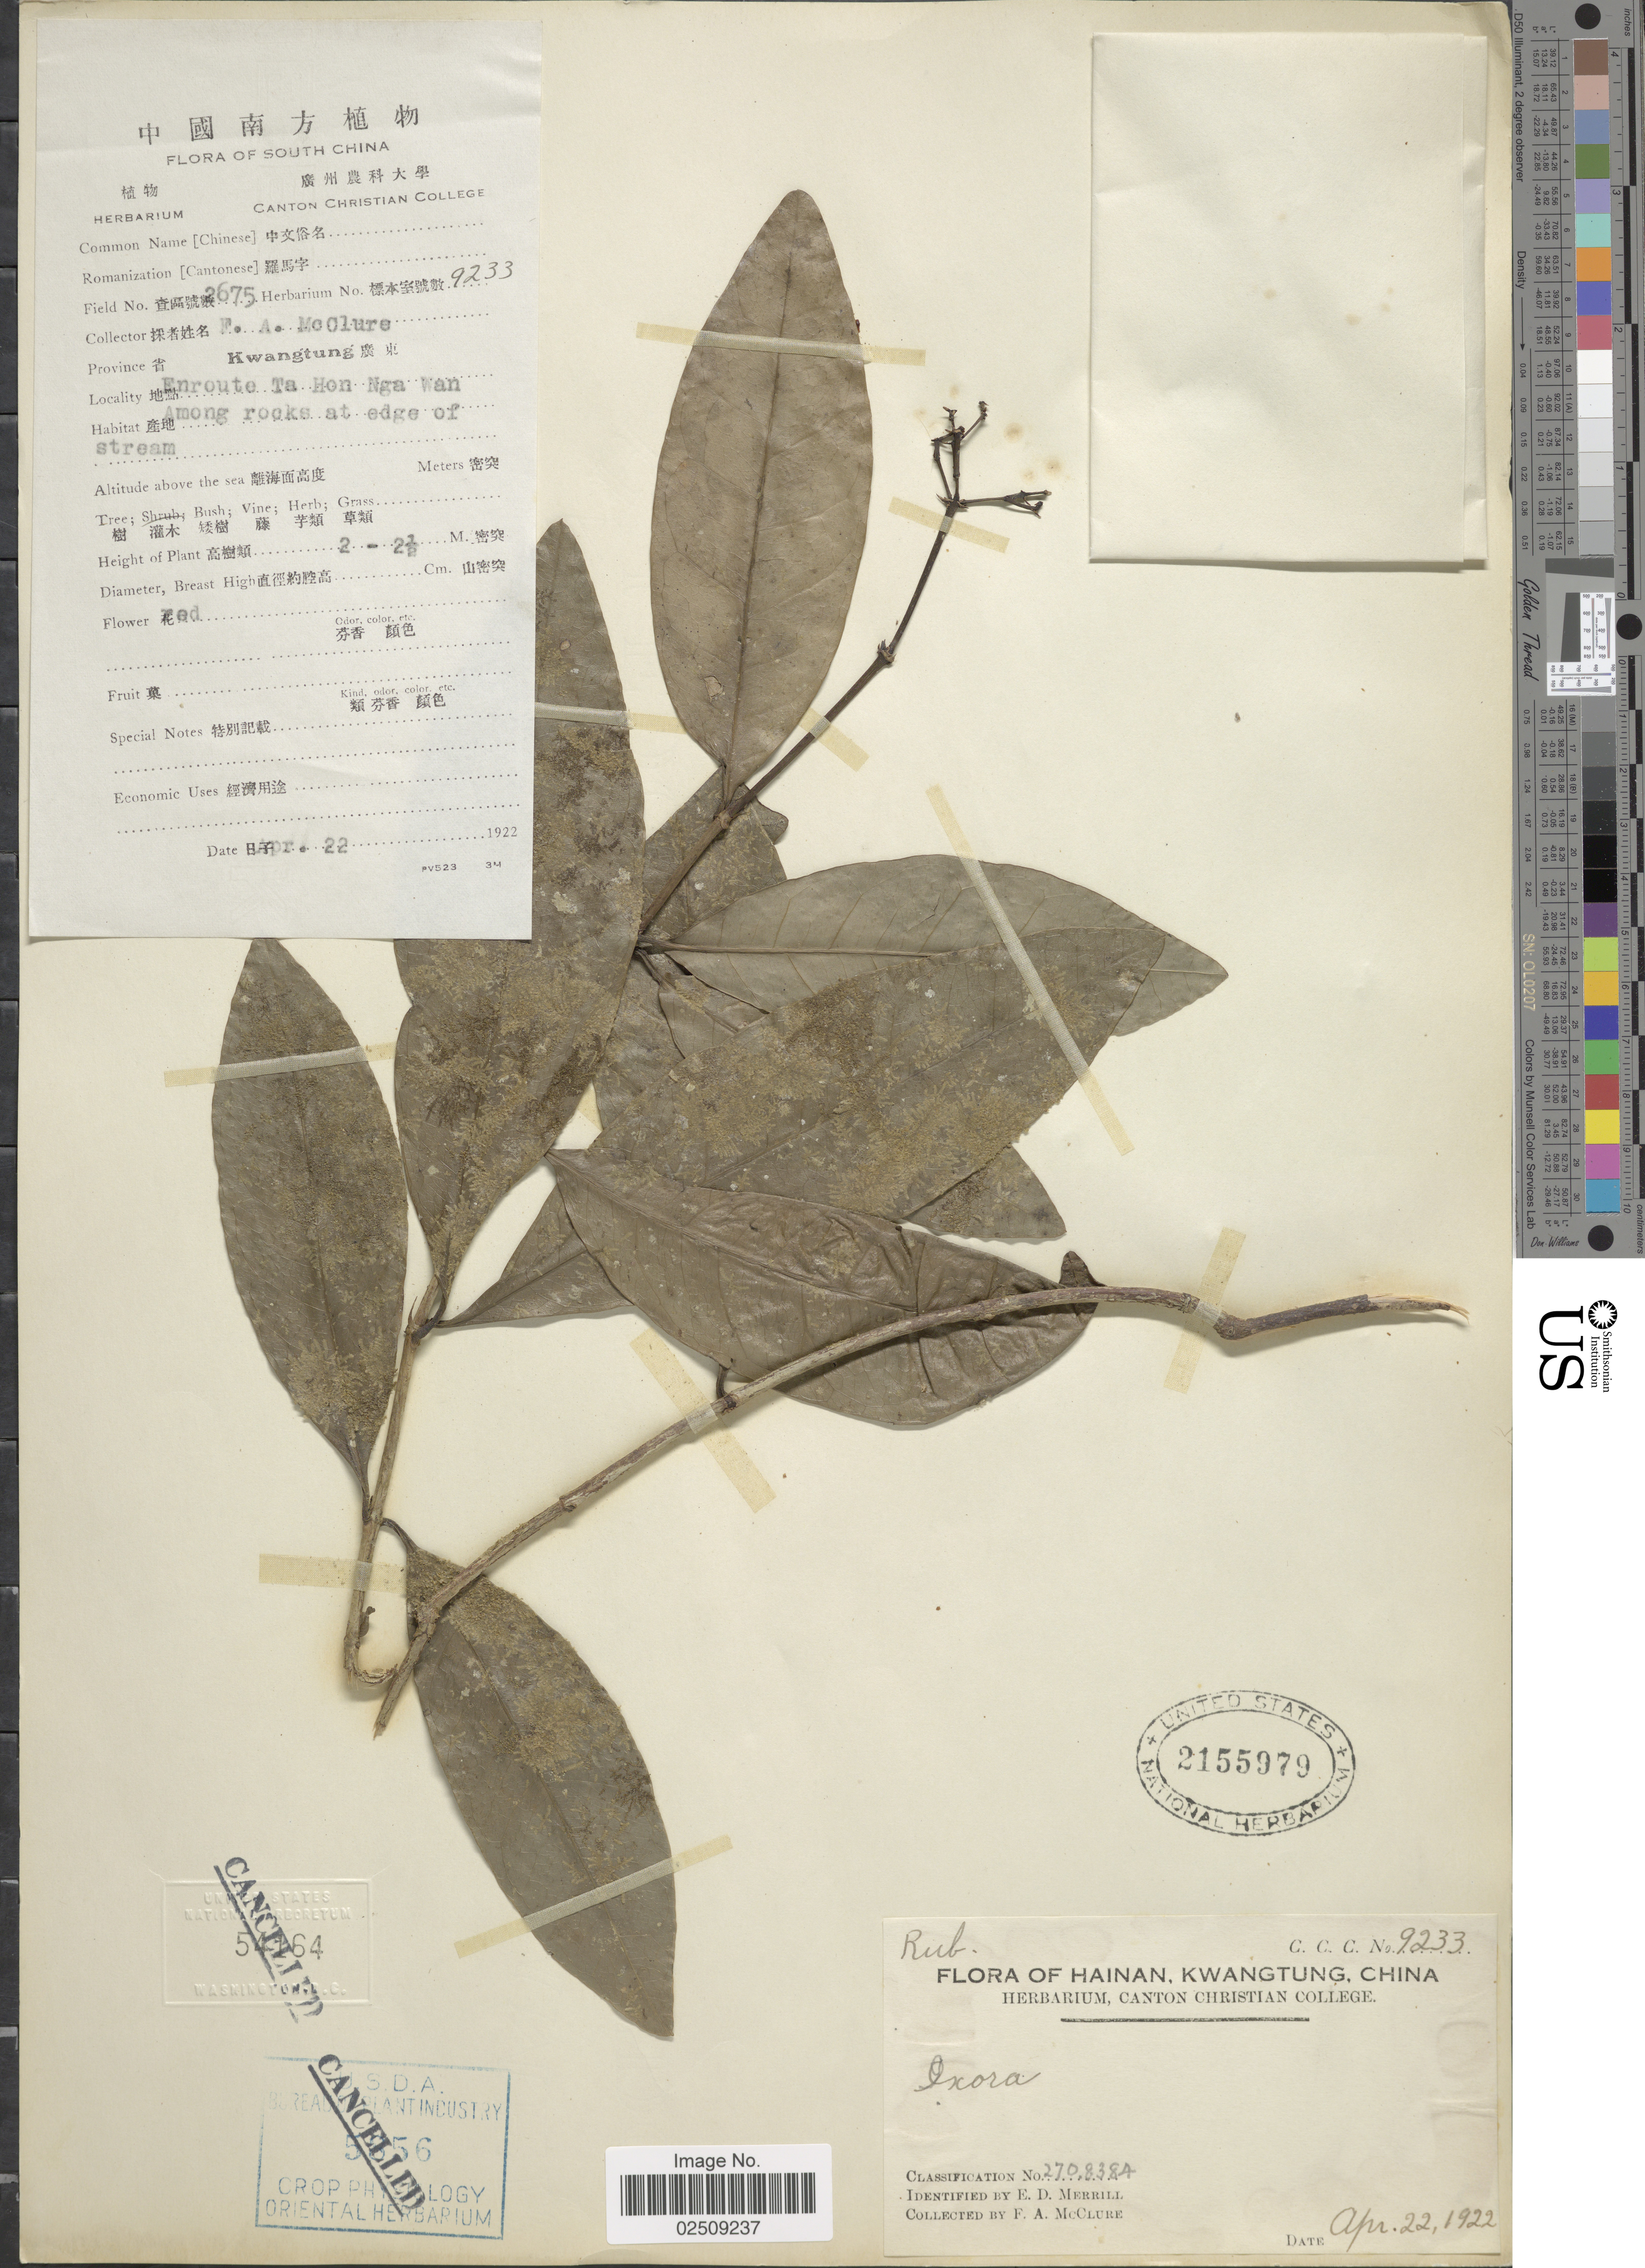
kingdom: Plantae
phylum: Tracheophyta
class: Magnoliopsida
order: Gentianales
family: Rubiaceae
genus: Ixora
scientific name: Ixora sp.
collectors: F. A. McClure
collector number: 9233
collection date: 1922-04-22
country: China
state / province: Guangdong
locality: South China. Kwangtung. Enroute Ta Hon Nga Wan.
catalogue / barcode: US 2155979